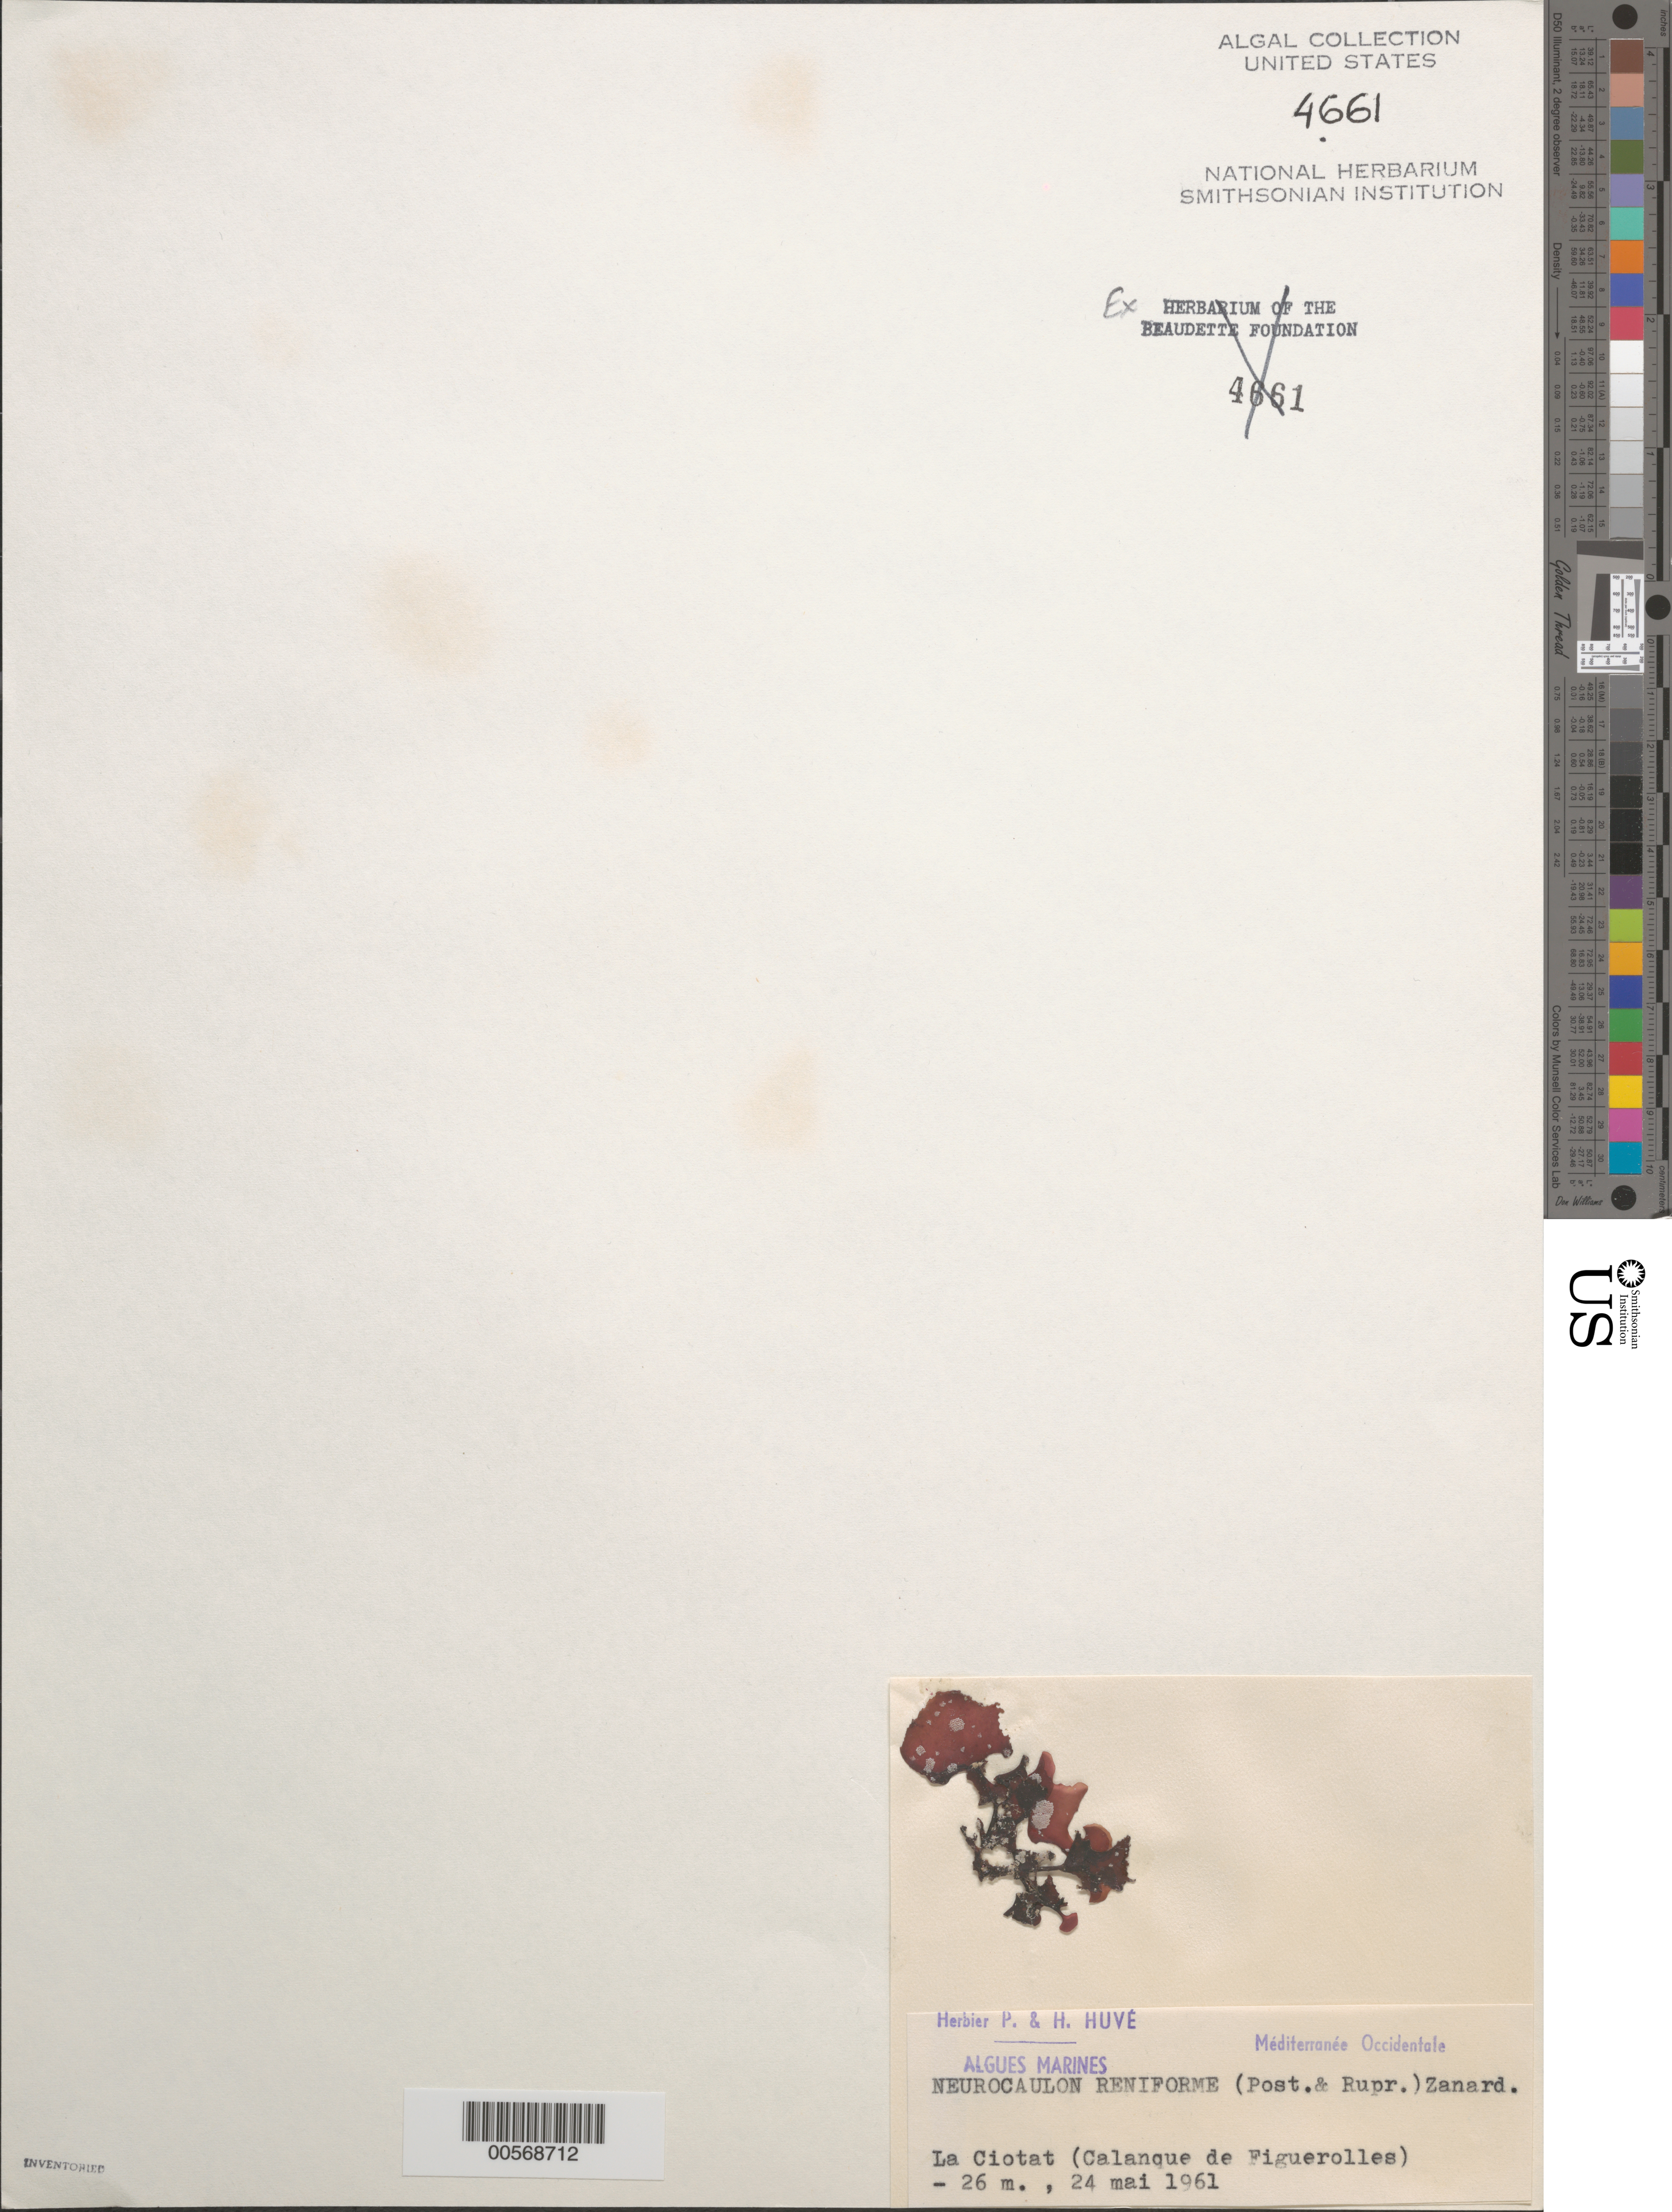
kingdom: Plantae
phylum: Rhodophyta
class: Florideophyceae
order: Gigartinales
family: Kallymeniaceae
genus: Kallymenia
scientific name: Kallymenia reniformis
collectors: P. Huve & H. Huve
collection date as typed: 24 May 1961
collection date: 1961-05-24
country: France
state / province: Provence-Alpes-Côte d'Azur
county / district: Bouches-du-Rhône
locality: Calanque de Figuerolles, La Ciotat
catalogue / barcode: US 4661